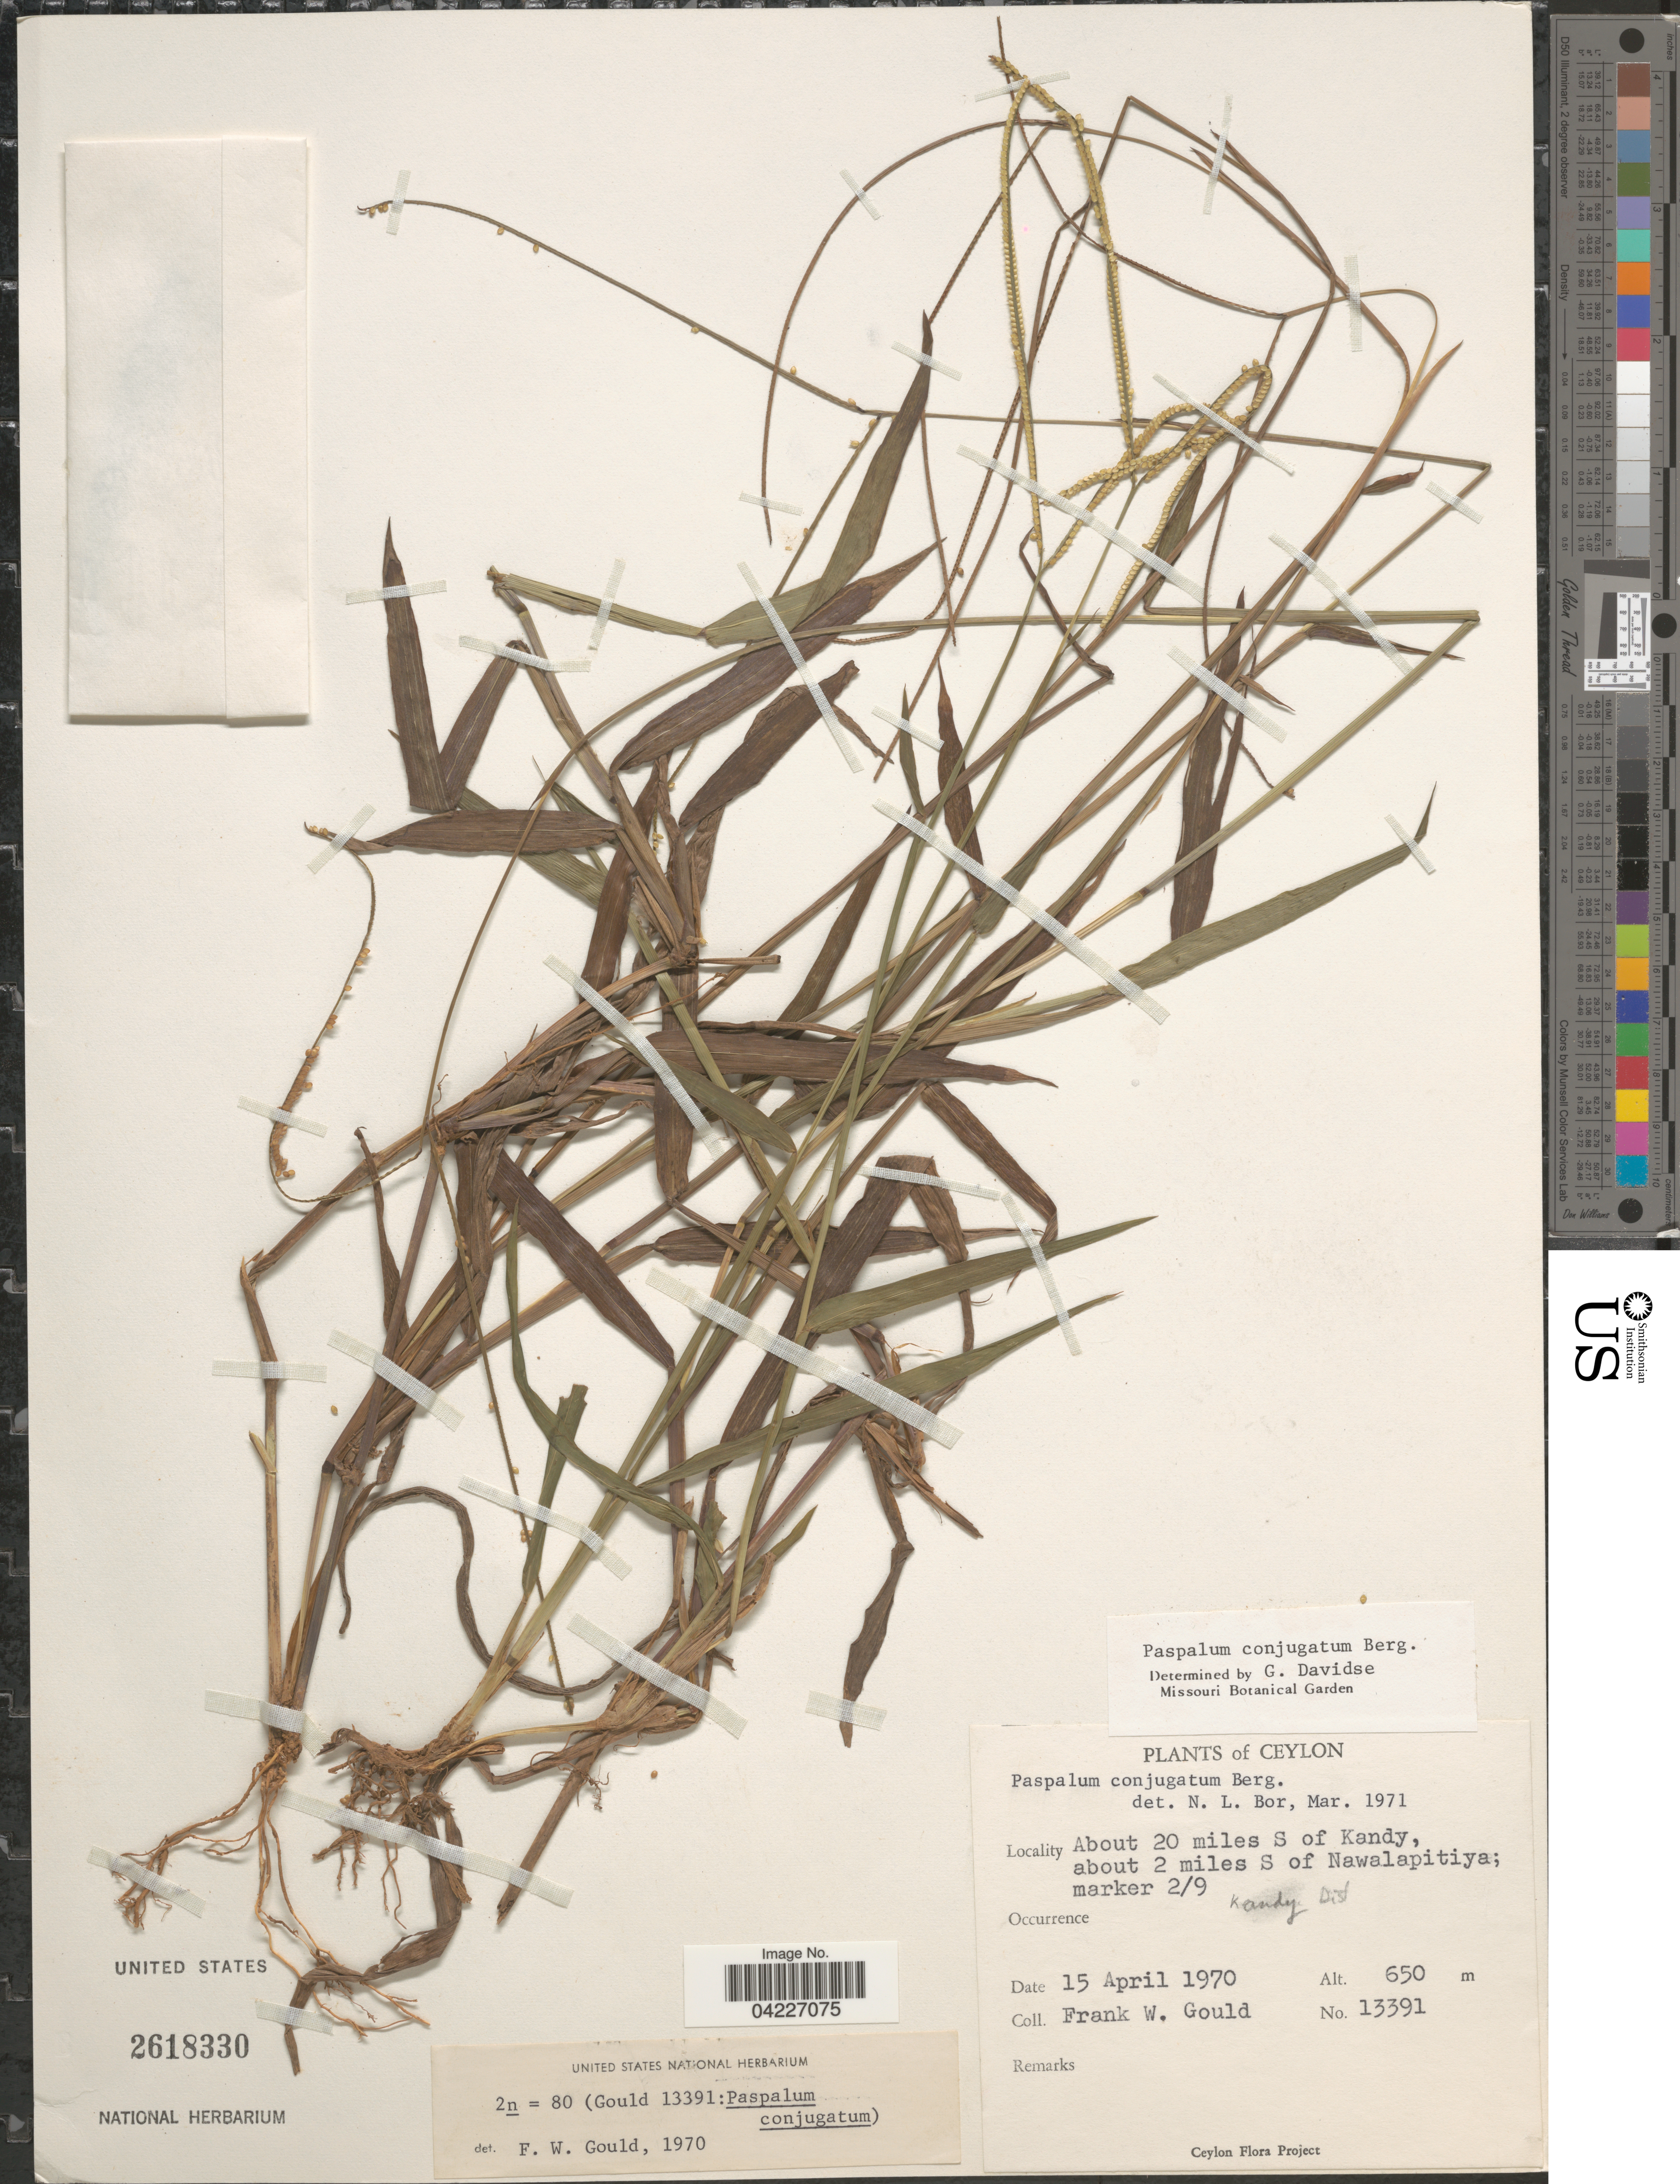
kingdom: Plantae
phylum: Tracheophyta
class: Liliopsida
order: Poales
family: Poaceae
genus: Paspalum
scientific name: Paspalum conjugatum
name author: P.J. Bergius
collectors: F. W. Gould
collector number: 13391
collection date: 1970-04-15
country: Sri Lanka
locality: Ceylon. About 20 miles S of Kandy, about 2 miles S of Nawalapitiya; marker 2/9. Kandy Dist.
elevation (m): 650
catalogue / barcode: US 2618330